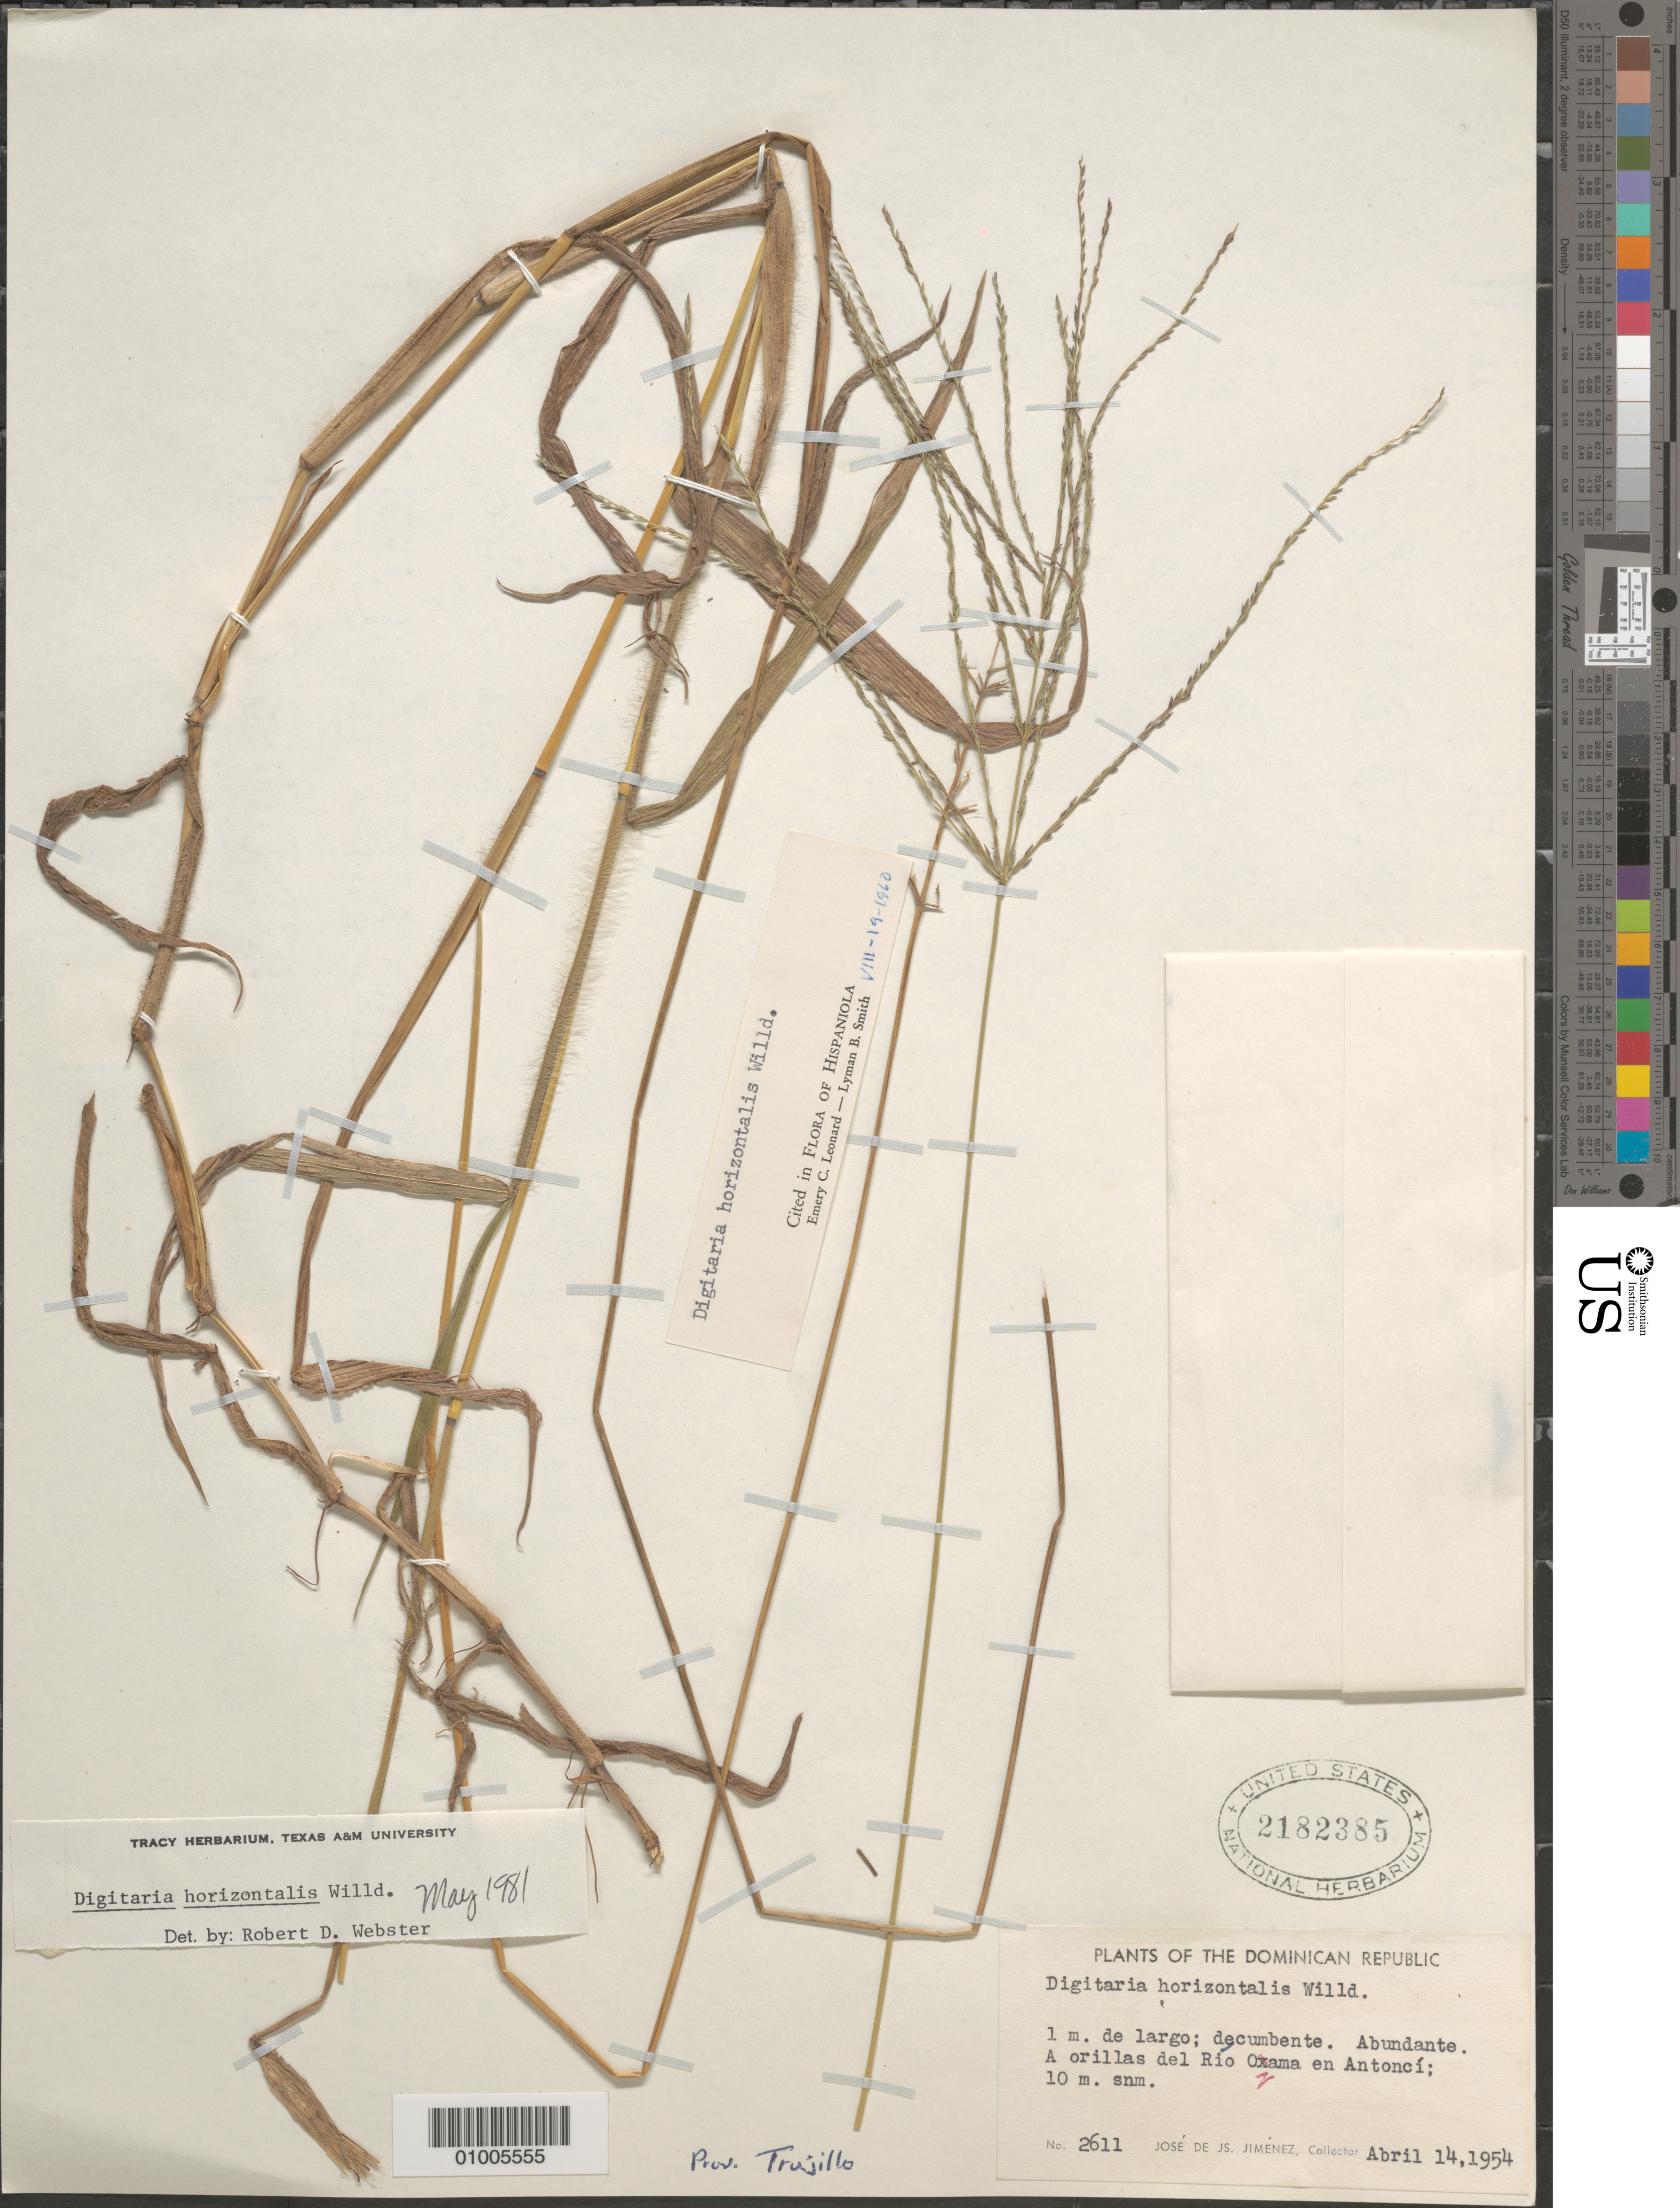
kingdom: Plantae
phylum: Tracheophyta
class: Liliopsida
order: Poales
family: Poaceae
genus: Digitaria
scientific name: Digitaria horizontalis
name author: Willd.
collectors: J. J. Jiménez Almonte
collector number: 2611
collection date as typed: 14 Apr 1954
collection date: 1954-04-14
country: Dominican Republic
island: Hispaniola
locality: To borders of the river in Antonci: 10 m, SN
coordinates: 0 N, 0 E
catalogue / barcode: US 2182385